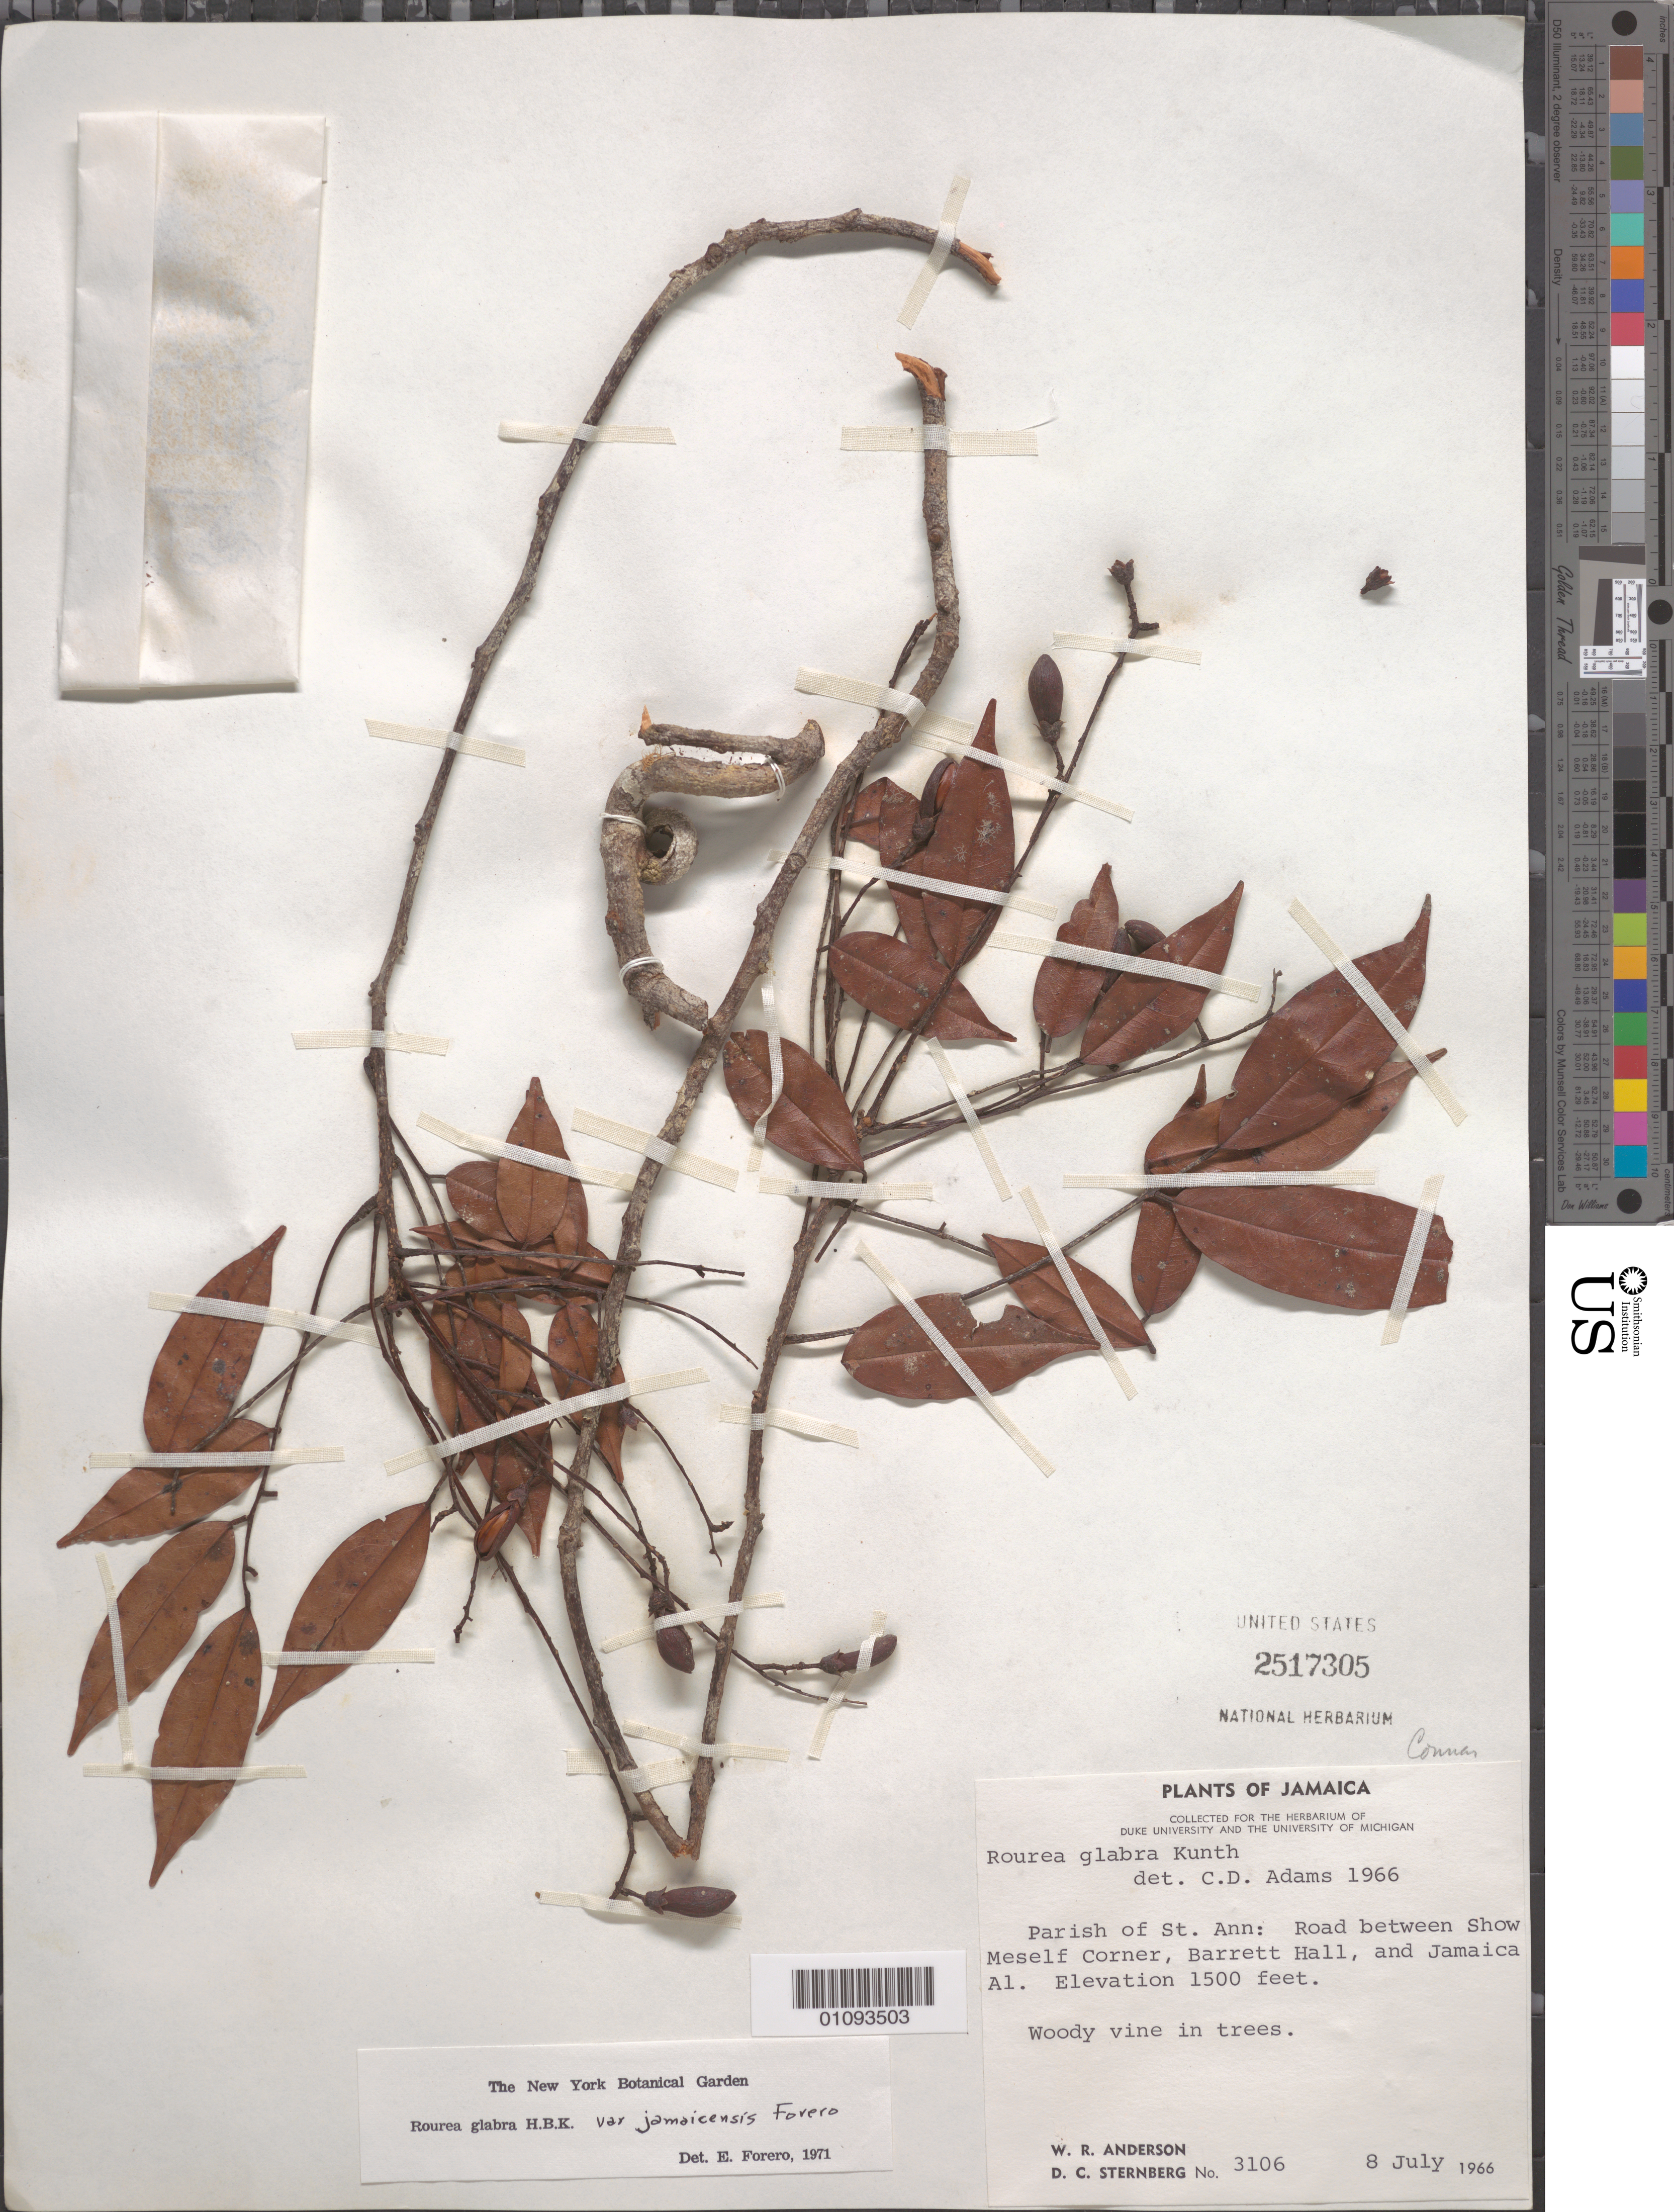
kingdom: Plantae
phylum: Tracheophyta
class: Magnoliopsida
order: Oxalidales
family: Connaraceae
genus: Rourea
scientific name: Rourea glabra var. jamaicensis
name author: Forero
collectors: W. R. Anderson & D. Sternberg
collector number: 3106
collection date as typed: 08 Jul 1966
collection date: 1966-07-08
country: Jamaica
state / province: Saint Ann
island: Jamaica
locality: Parish of St.Ann: Road between Show Meself Corner, Barrett Hall, and Jamaica Al.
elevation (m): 457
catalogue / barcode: US 2517305